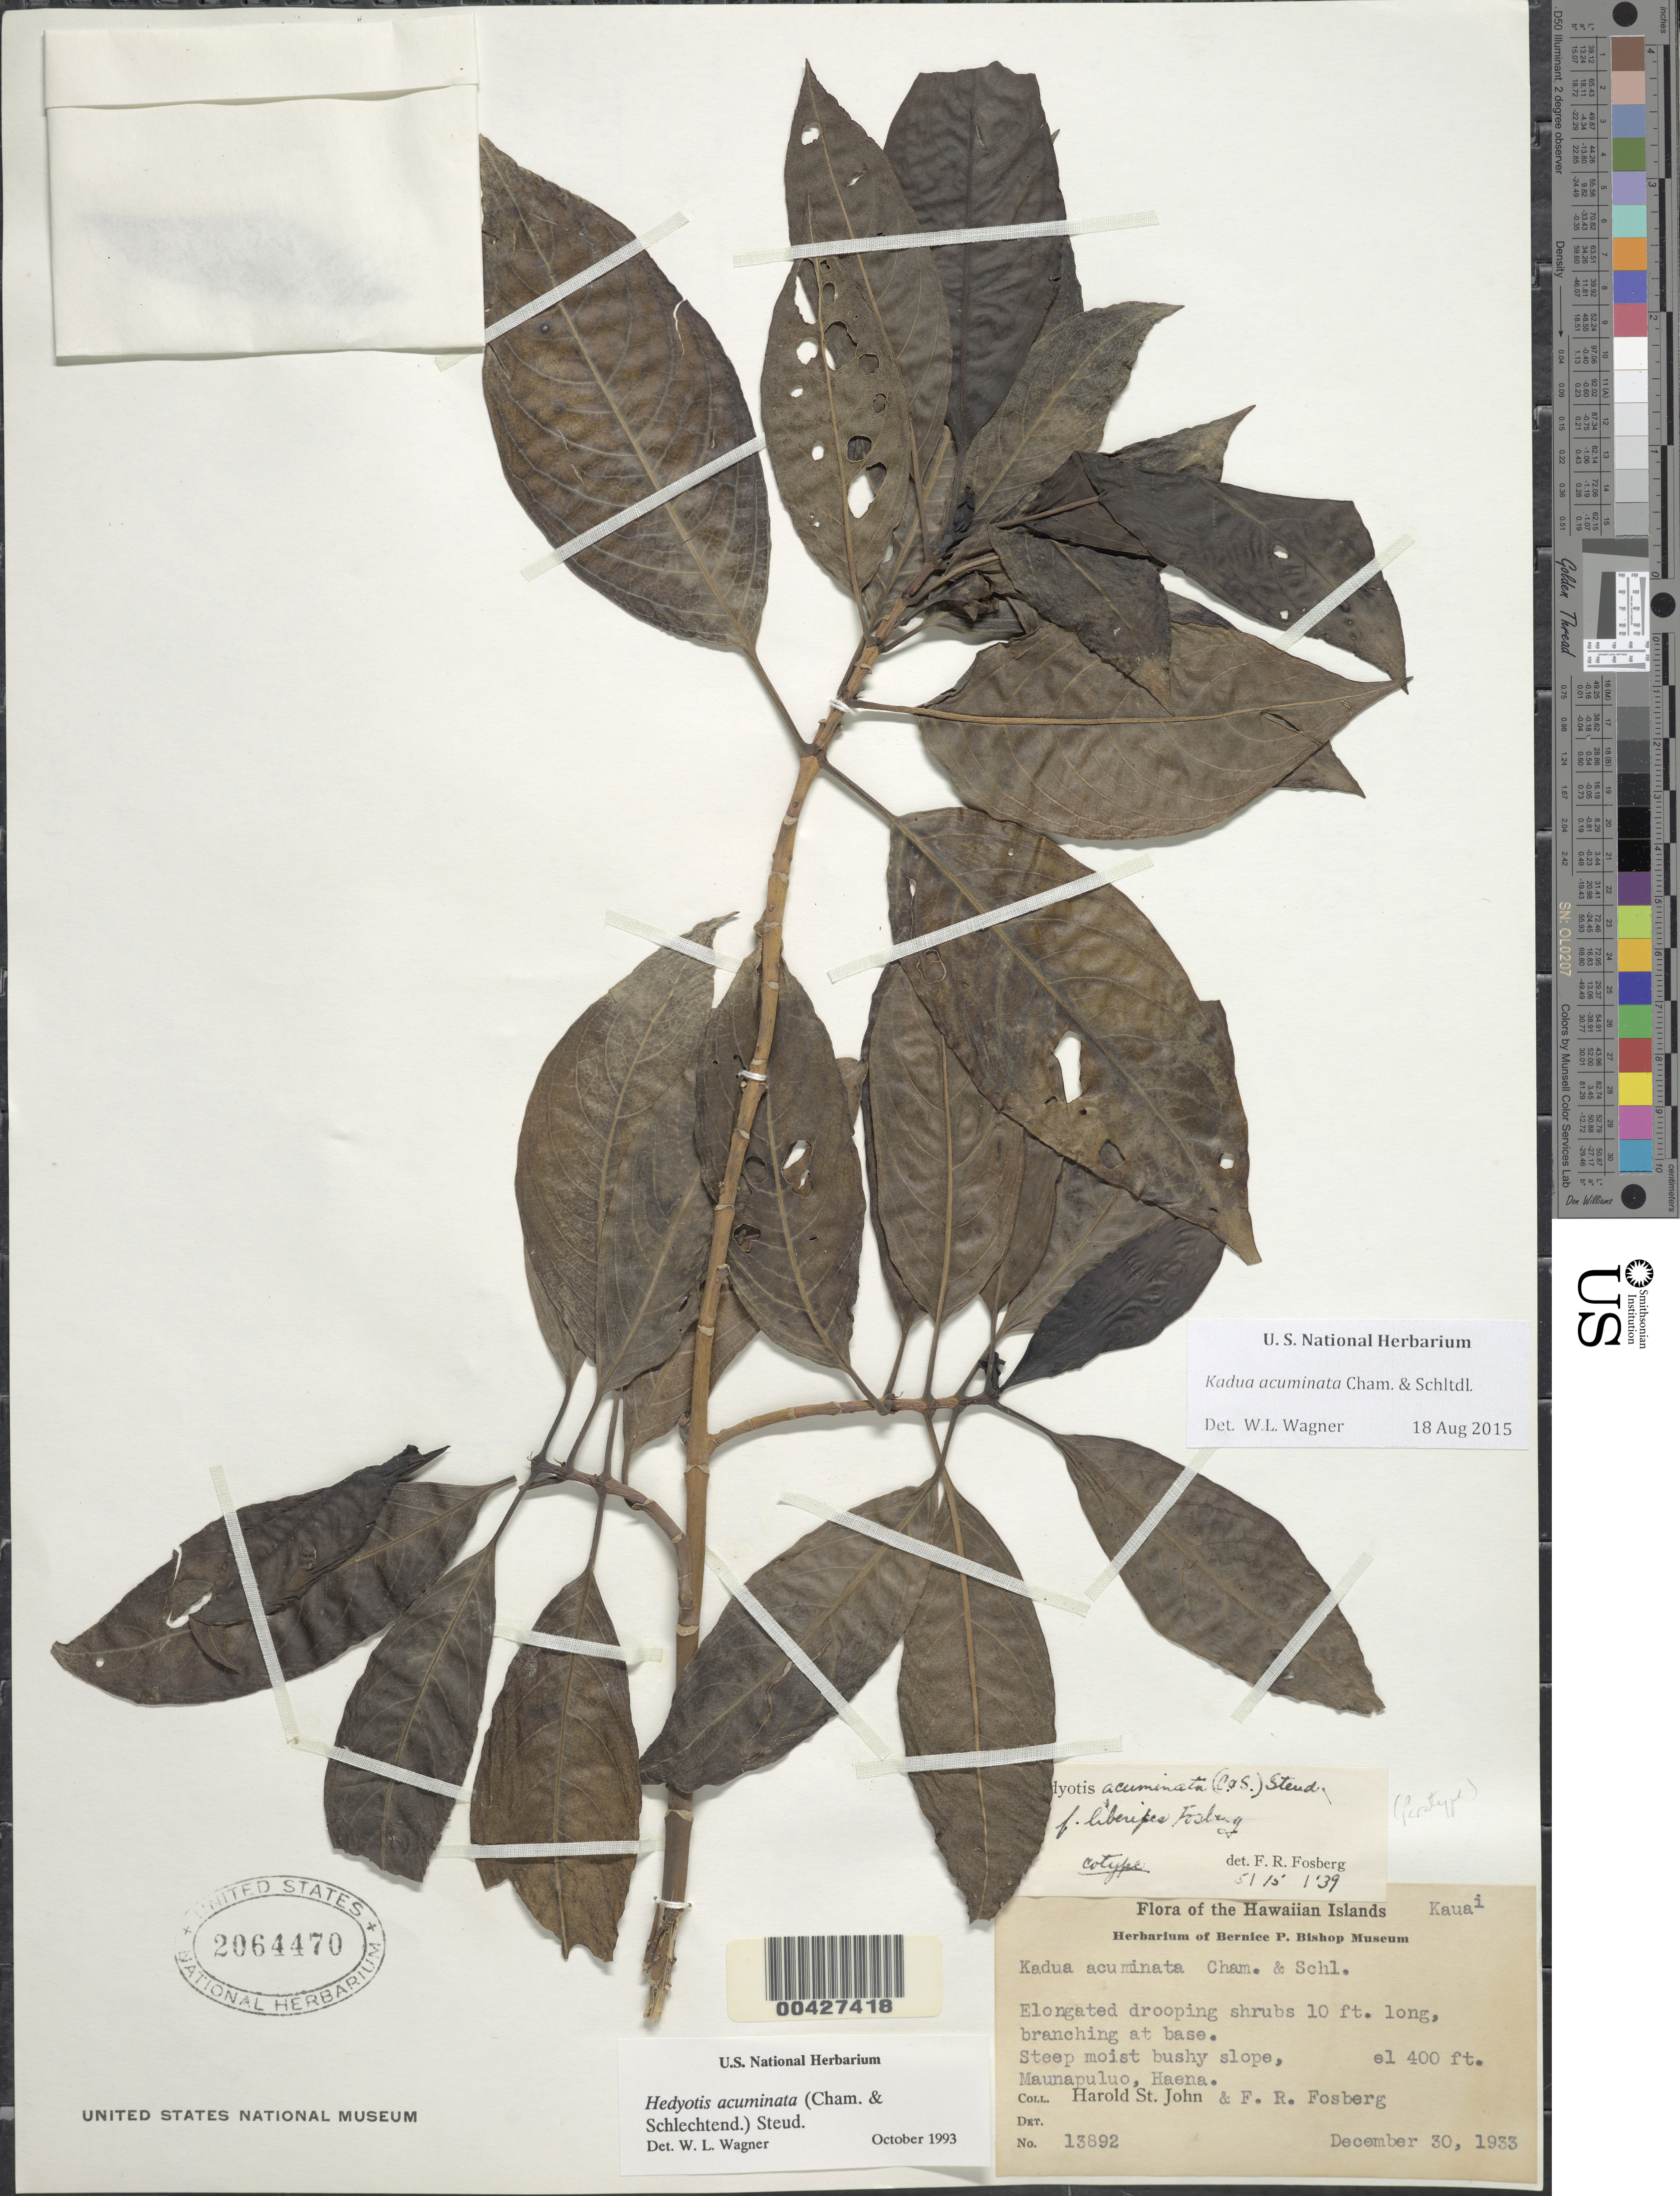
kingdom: Plantae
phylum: Tracheophyta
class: Magnoliopsida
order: Gentianales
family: Rubiaceae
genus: Kadua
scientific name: Kadua acuminata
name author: Cham. & Schltdl.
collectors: H. St. John & F. R. Fosberg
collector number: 13892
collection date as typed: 30 Dec 1933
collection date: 1933-12-30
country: United States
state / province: Hawaii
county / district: Kauai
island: Kaua'i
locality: Maunapuluo, Haena.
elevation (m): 122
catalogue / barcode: US 2064470